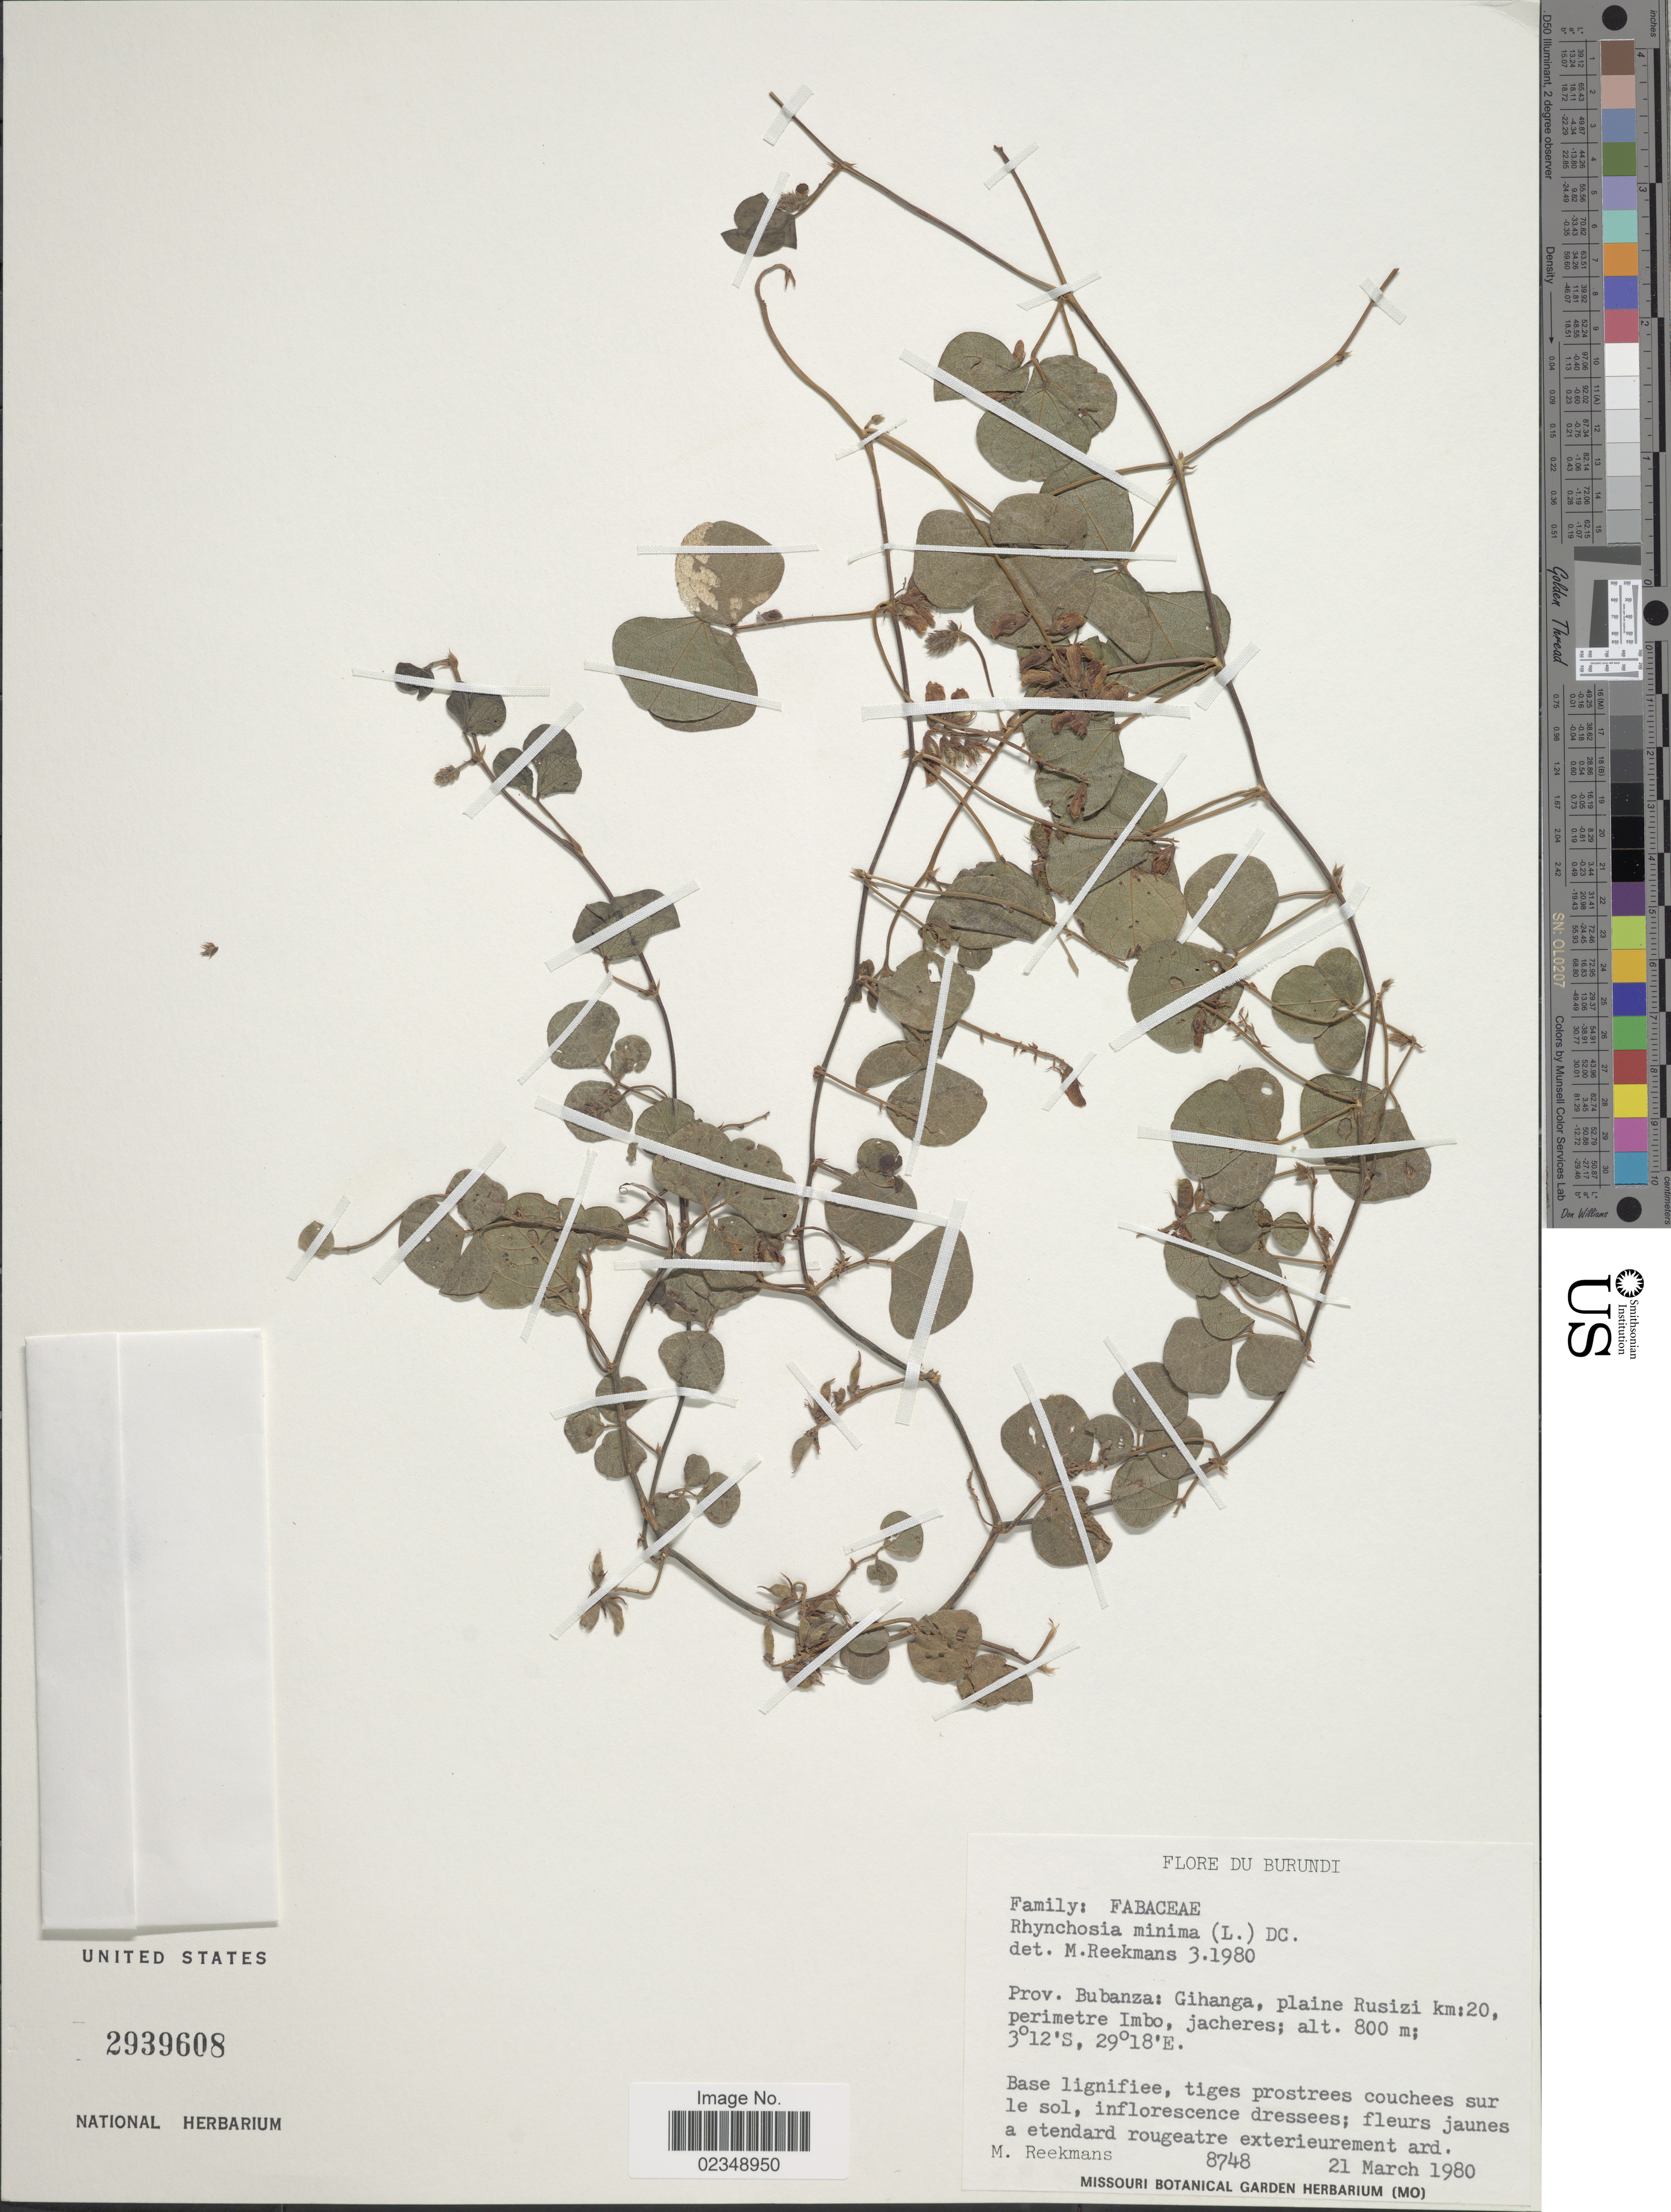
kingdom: Plantae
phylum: Tracheophyta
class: Magnoliopsida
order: Fabales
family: Fabaceae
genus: Rhynchosia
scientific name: Rhynchosia minima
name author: (L.) DC.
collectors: M. Reekmans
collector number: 8748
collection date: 1980-03-21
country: Burundi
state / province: Bubanza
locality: Gihanga, plaine Rusizi km: 20, perimetre Imbo, jacheres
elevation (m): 800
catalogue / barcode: US 2939608